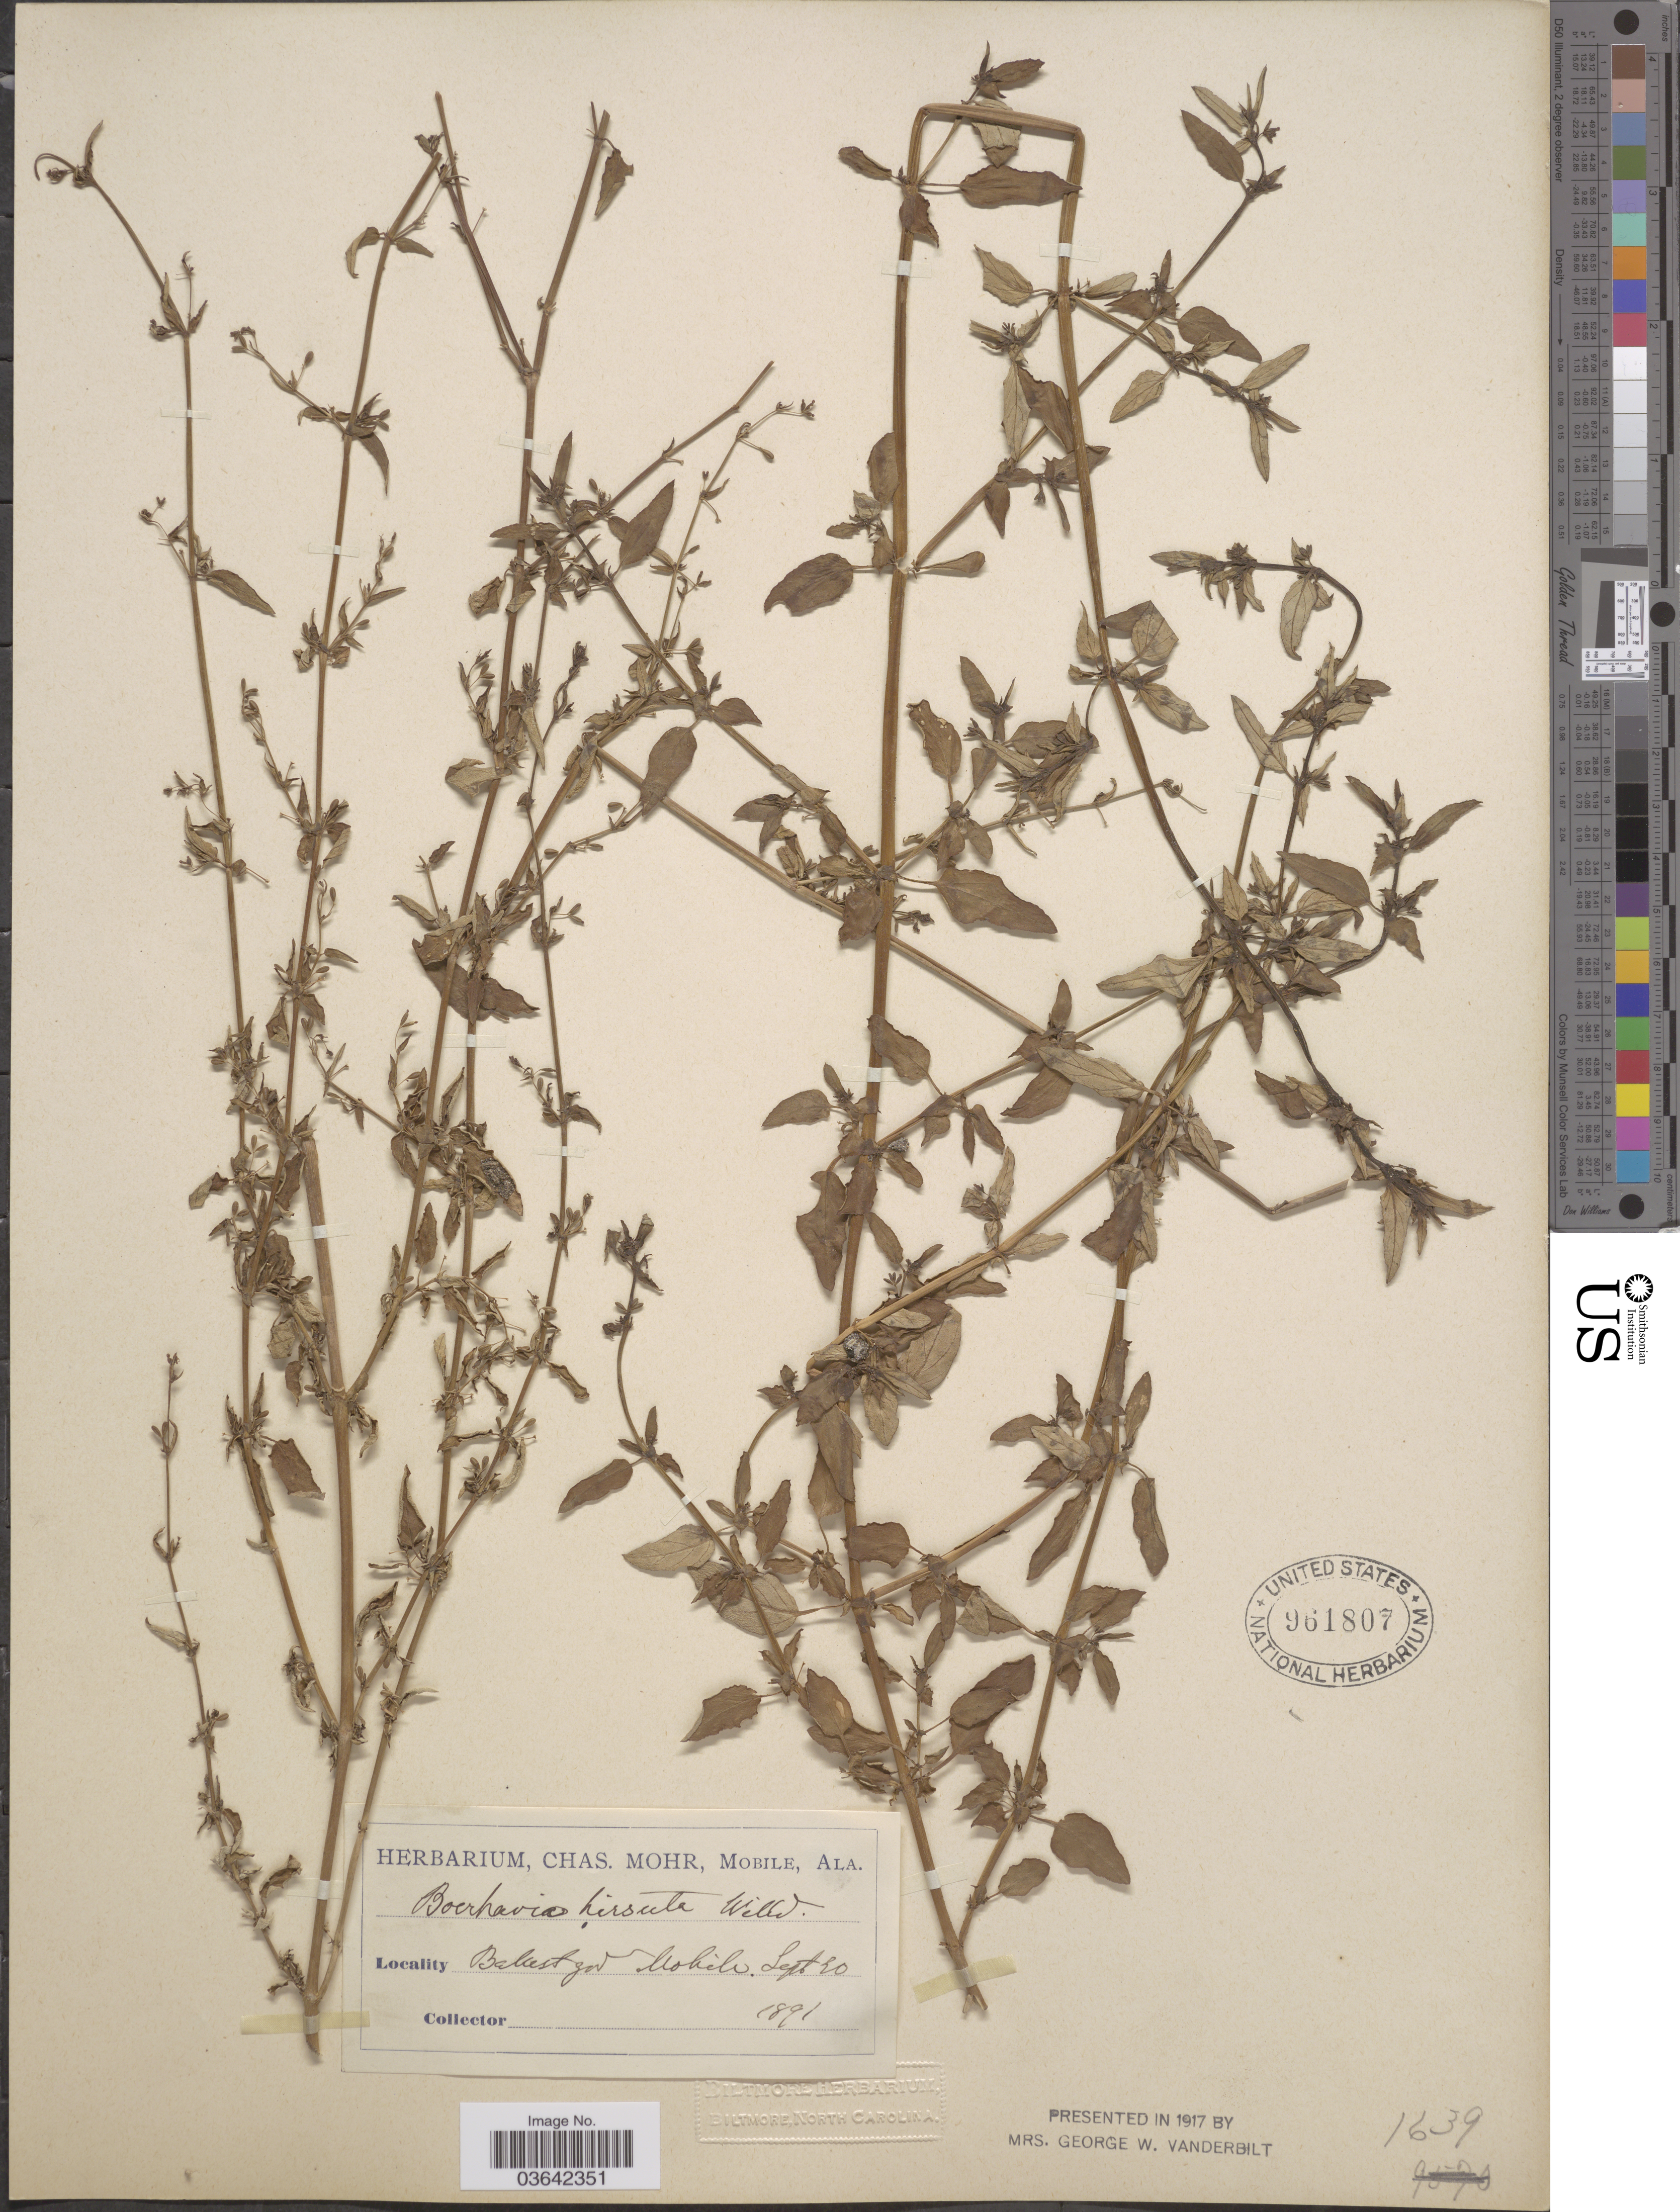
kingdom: Plantae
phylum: Tracheophyta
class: Magnoliopsida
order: Caryophyllales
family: Nyctaginaceae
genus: Boerhavia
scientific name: Boerhavia adscendens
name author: Willd.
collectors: ex herb. Charles Mohr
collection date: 1891-09-20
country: United States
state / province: Alabama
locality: Ballast grd, Mobile.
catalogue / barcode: US 961807